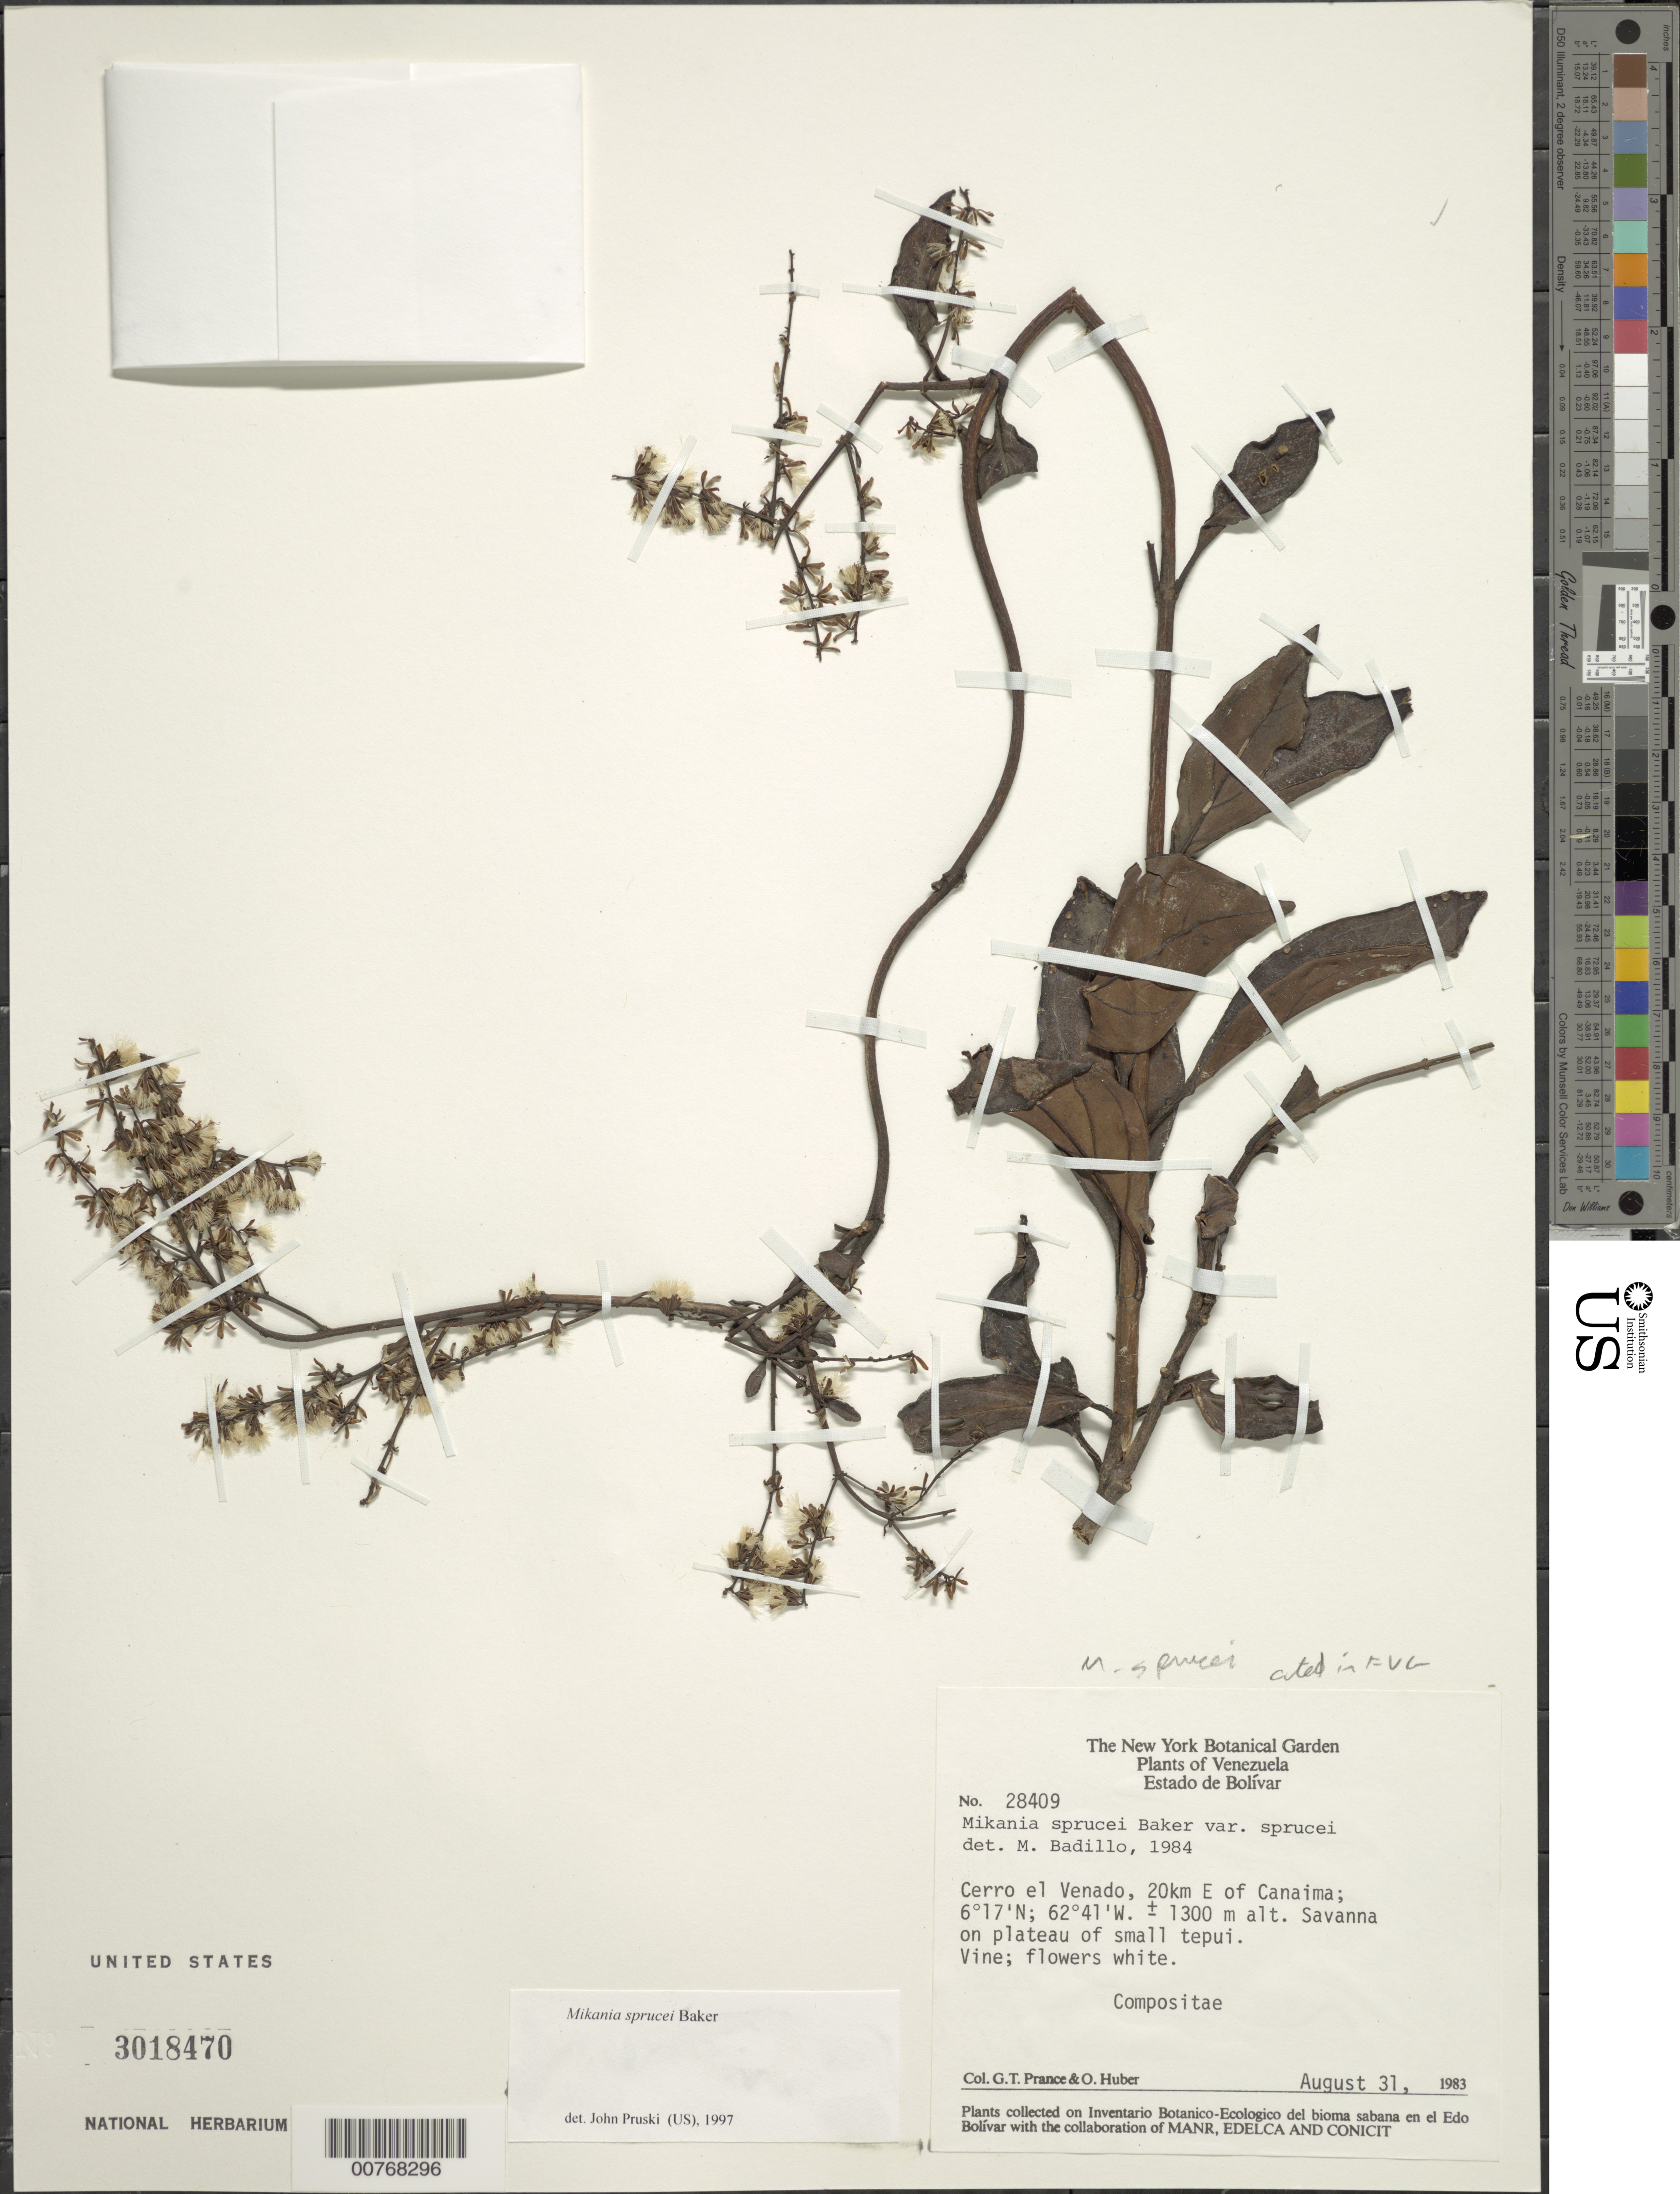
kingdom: Plantae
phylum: Tracheophyta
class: Magnoliopsida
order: Asterales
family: Asteraceae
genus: Mikania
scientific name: Mikania sprucei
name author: Baker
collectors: G. T. Prance & O. Huber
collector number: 28409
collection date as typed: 31-Aug-83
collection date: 1983-08-31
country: Venezuela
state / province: Bolívar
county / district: Piar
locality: Cerro el Venado, 20 km E of Canaima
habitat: Savanna on plateau of small tepui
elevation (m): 1300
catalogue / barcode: US 3018470